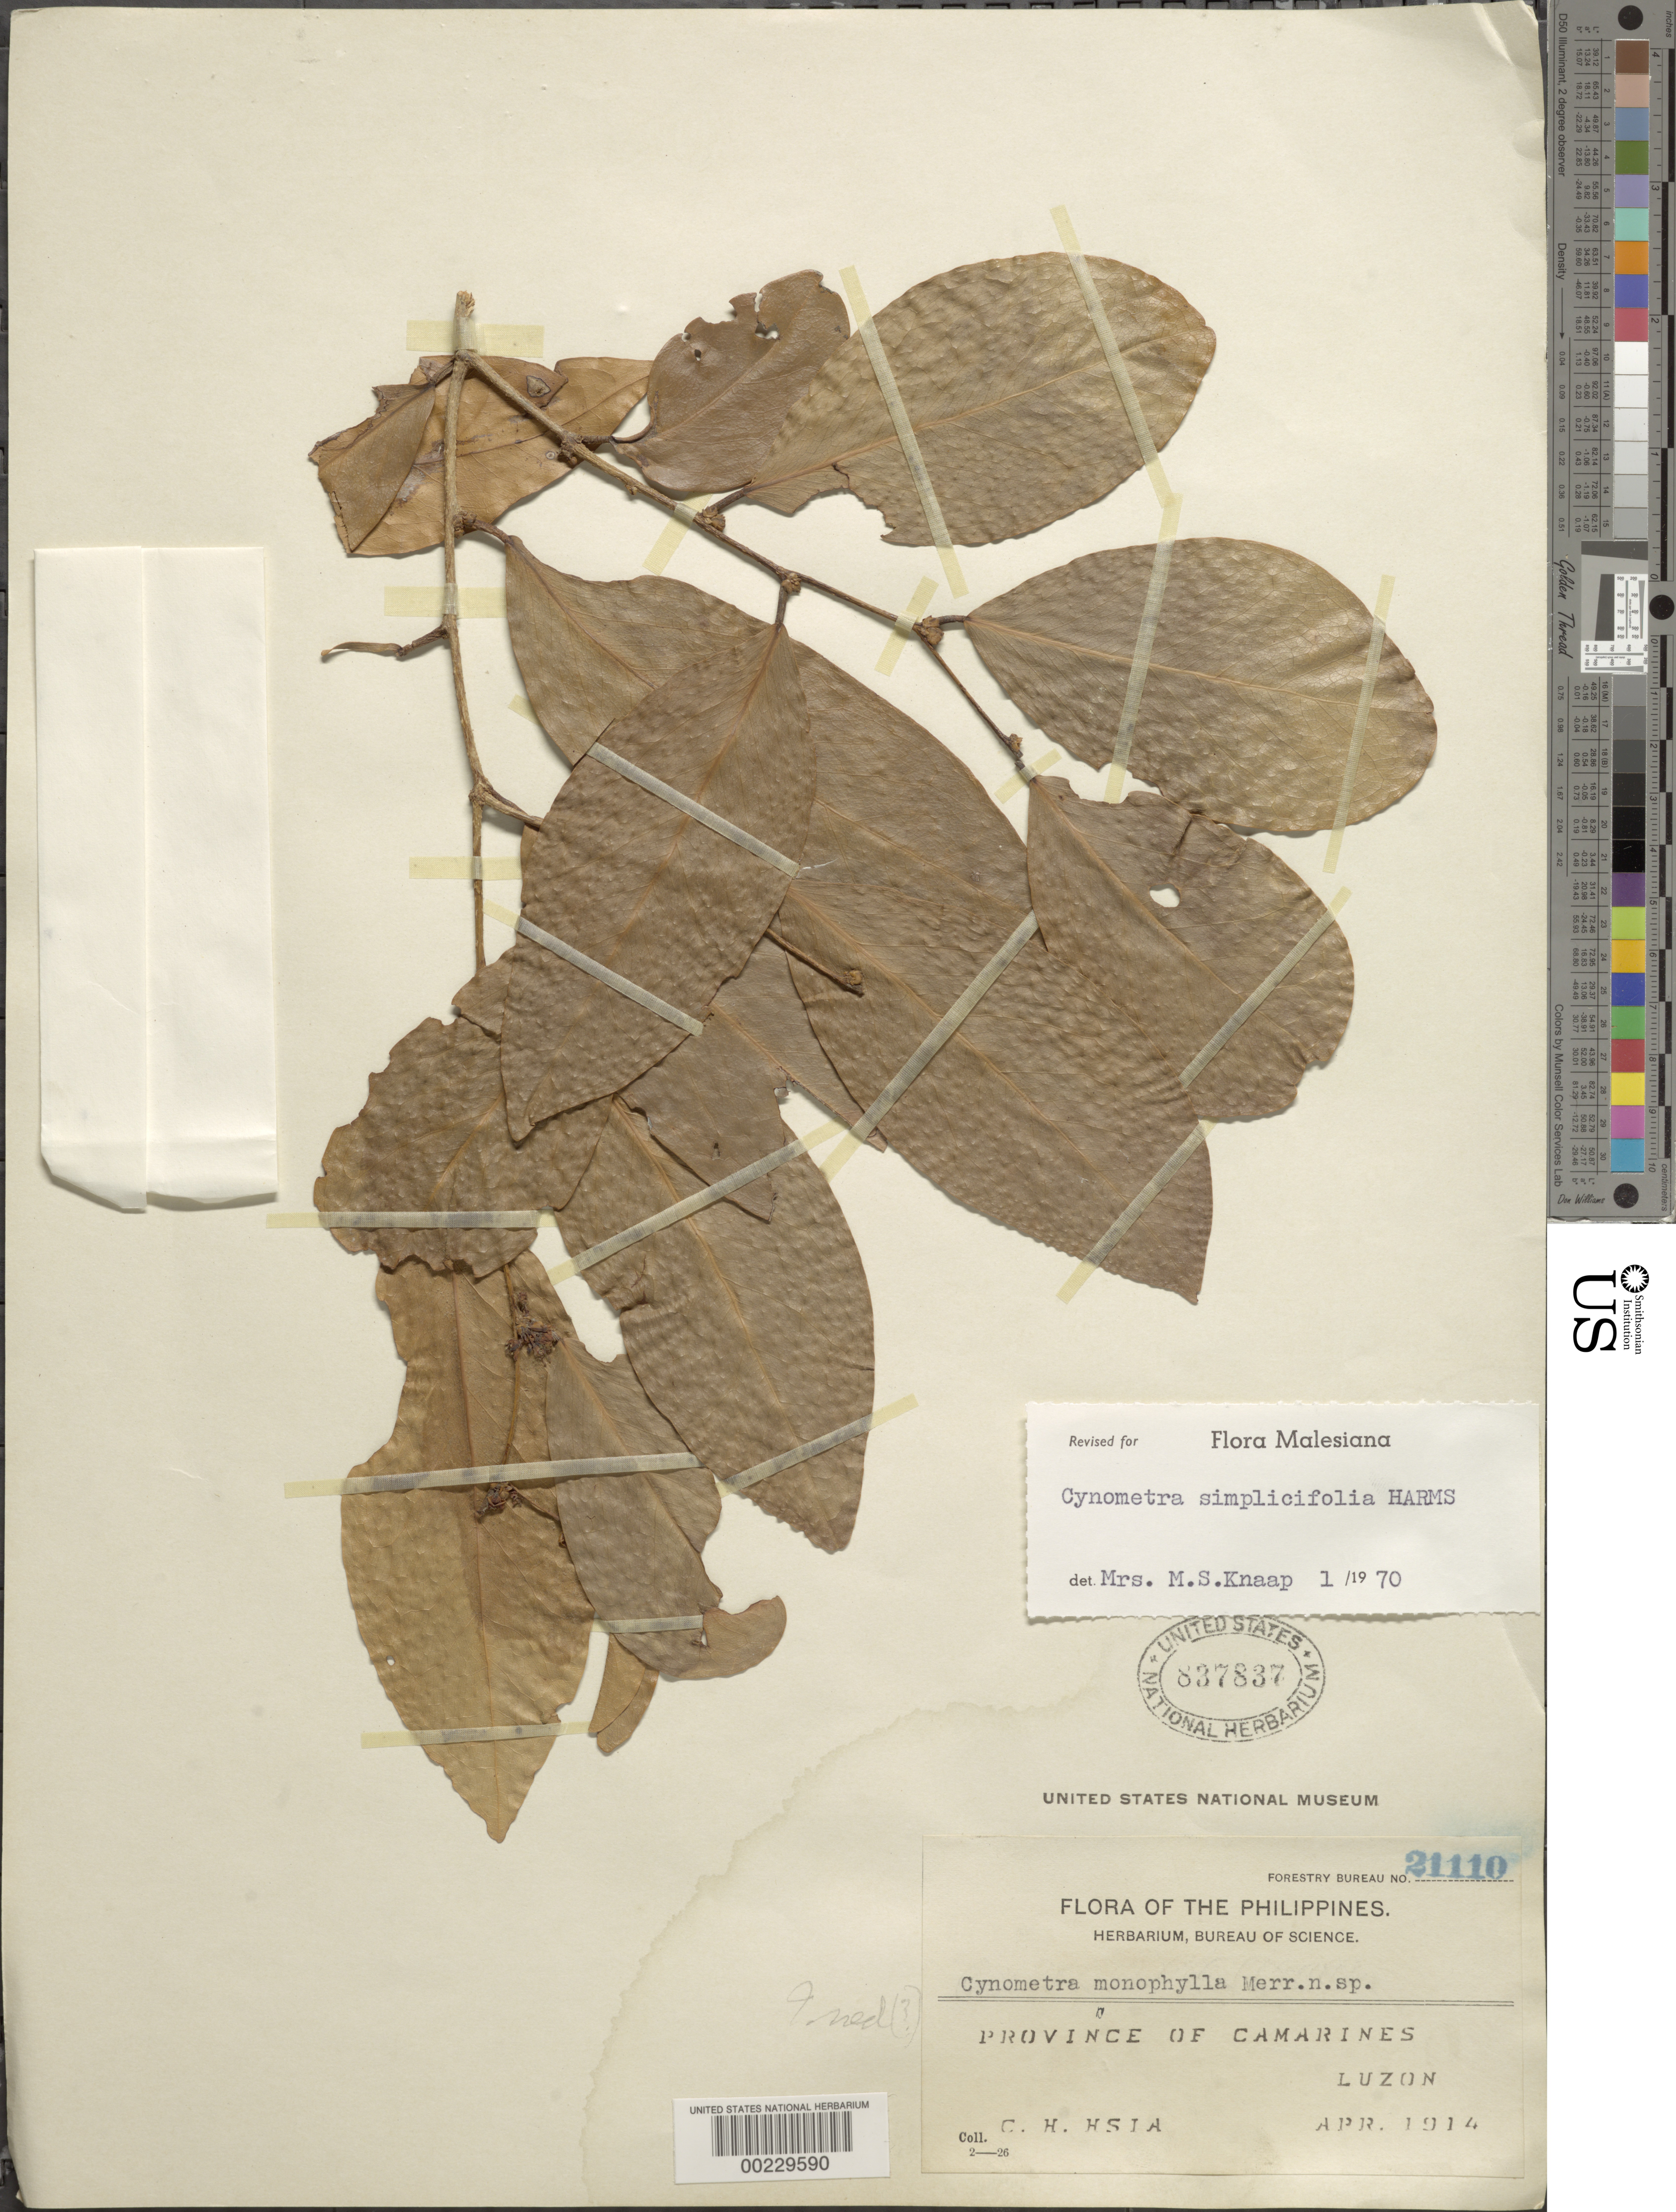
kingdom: Plantae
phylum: Tracheophyta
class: Magnoliopsida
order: Fabales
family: Fabaceae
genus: Cynometra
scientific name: Cynometra simplicifolia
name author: Harms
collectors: C. Hsia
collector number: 21110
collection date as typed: Apr 1914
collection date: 1914-04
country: Philippines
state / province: Bicol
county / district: Camarines Norte / Camarines Sur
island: Luzon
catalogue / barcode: US 837837